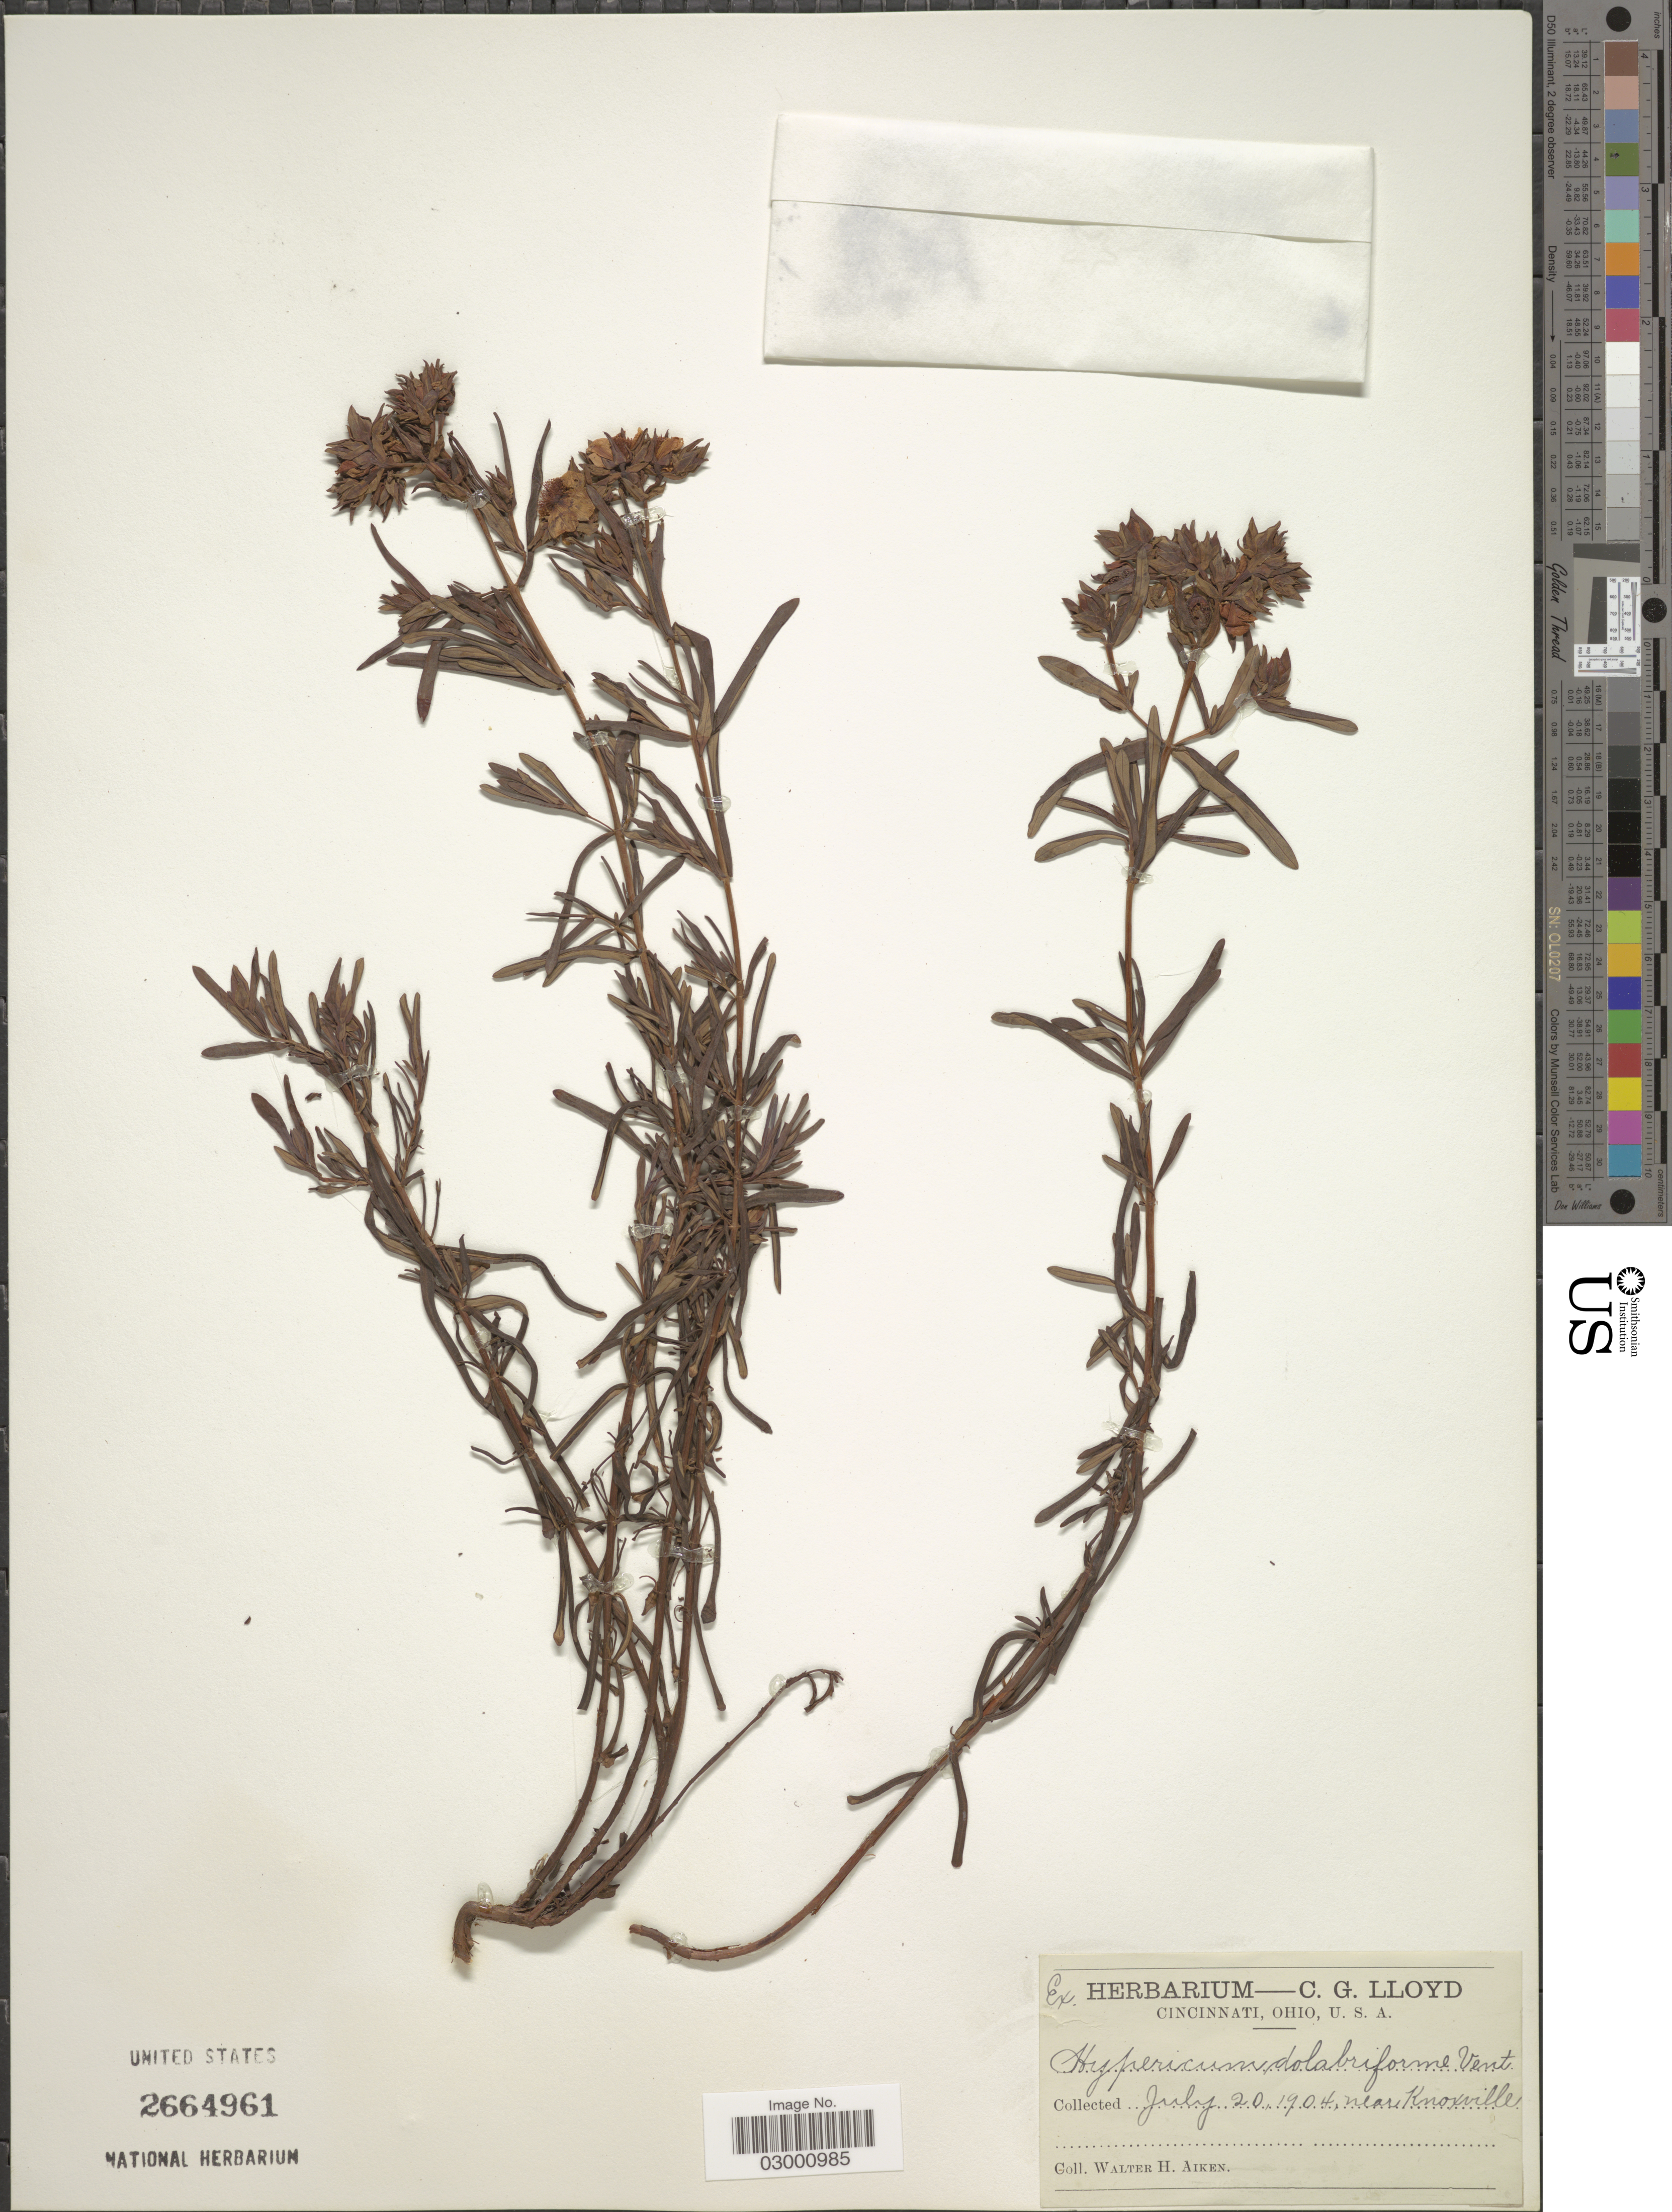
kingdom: Plantae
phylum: Tracheophyta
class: Magnoliopsida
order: Malpighiales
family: Hypericaceae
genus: Hypericum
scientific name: Hypericum dolabriforme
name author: Vent.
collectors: W. Aiken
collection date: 1904-07-20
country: United States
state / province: Ohio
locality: Near Knoxville.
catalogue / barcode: US 2664961